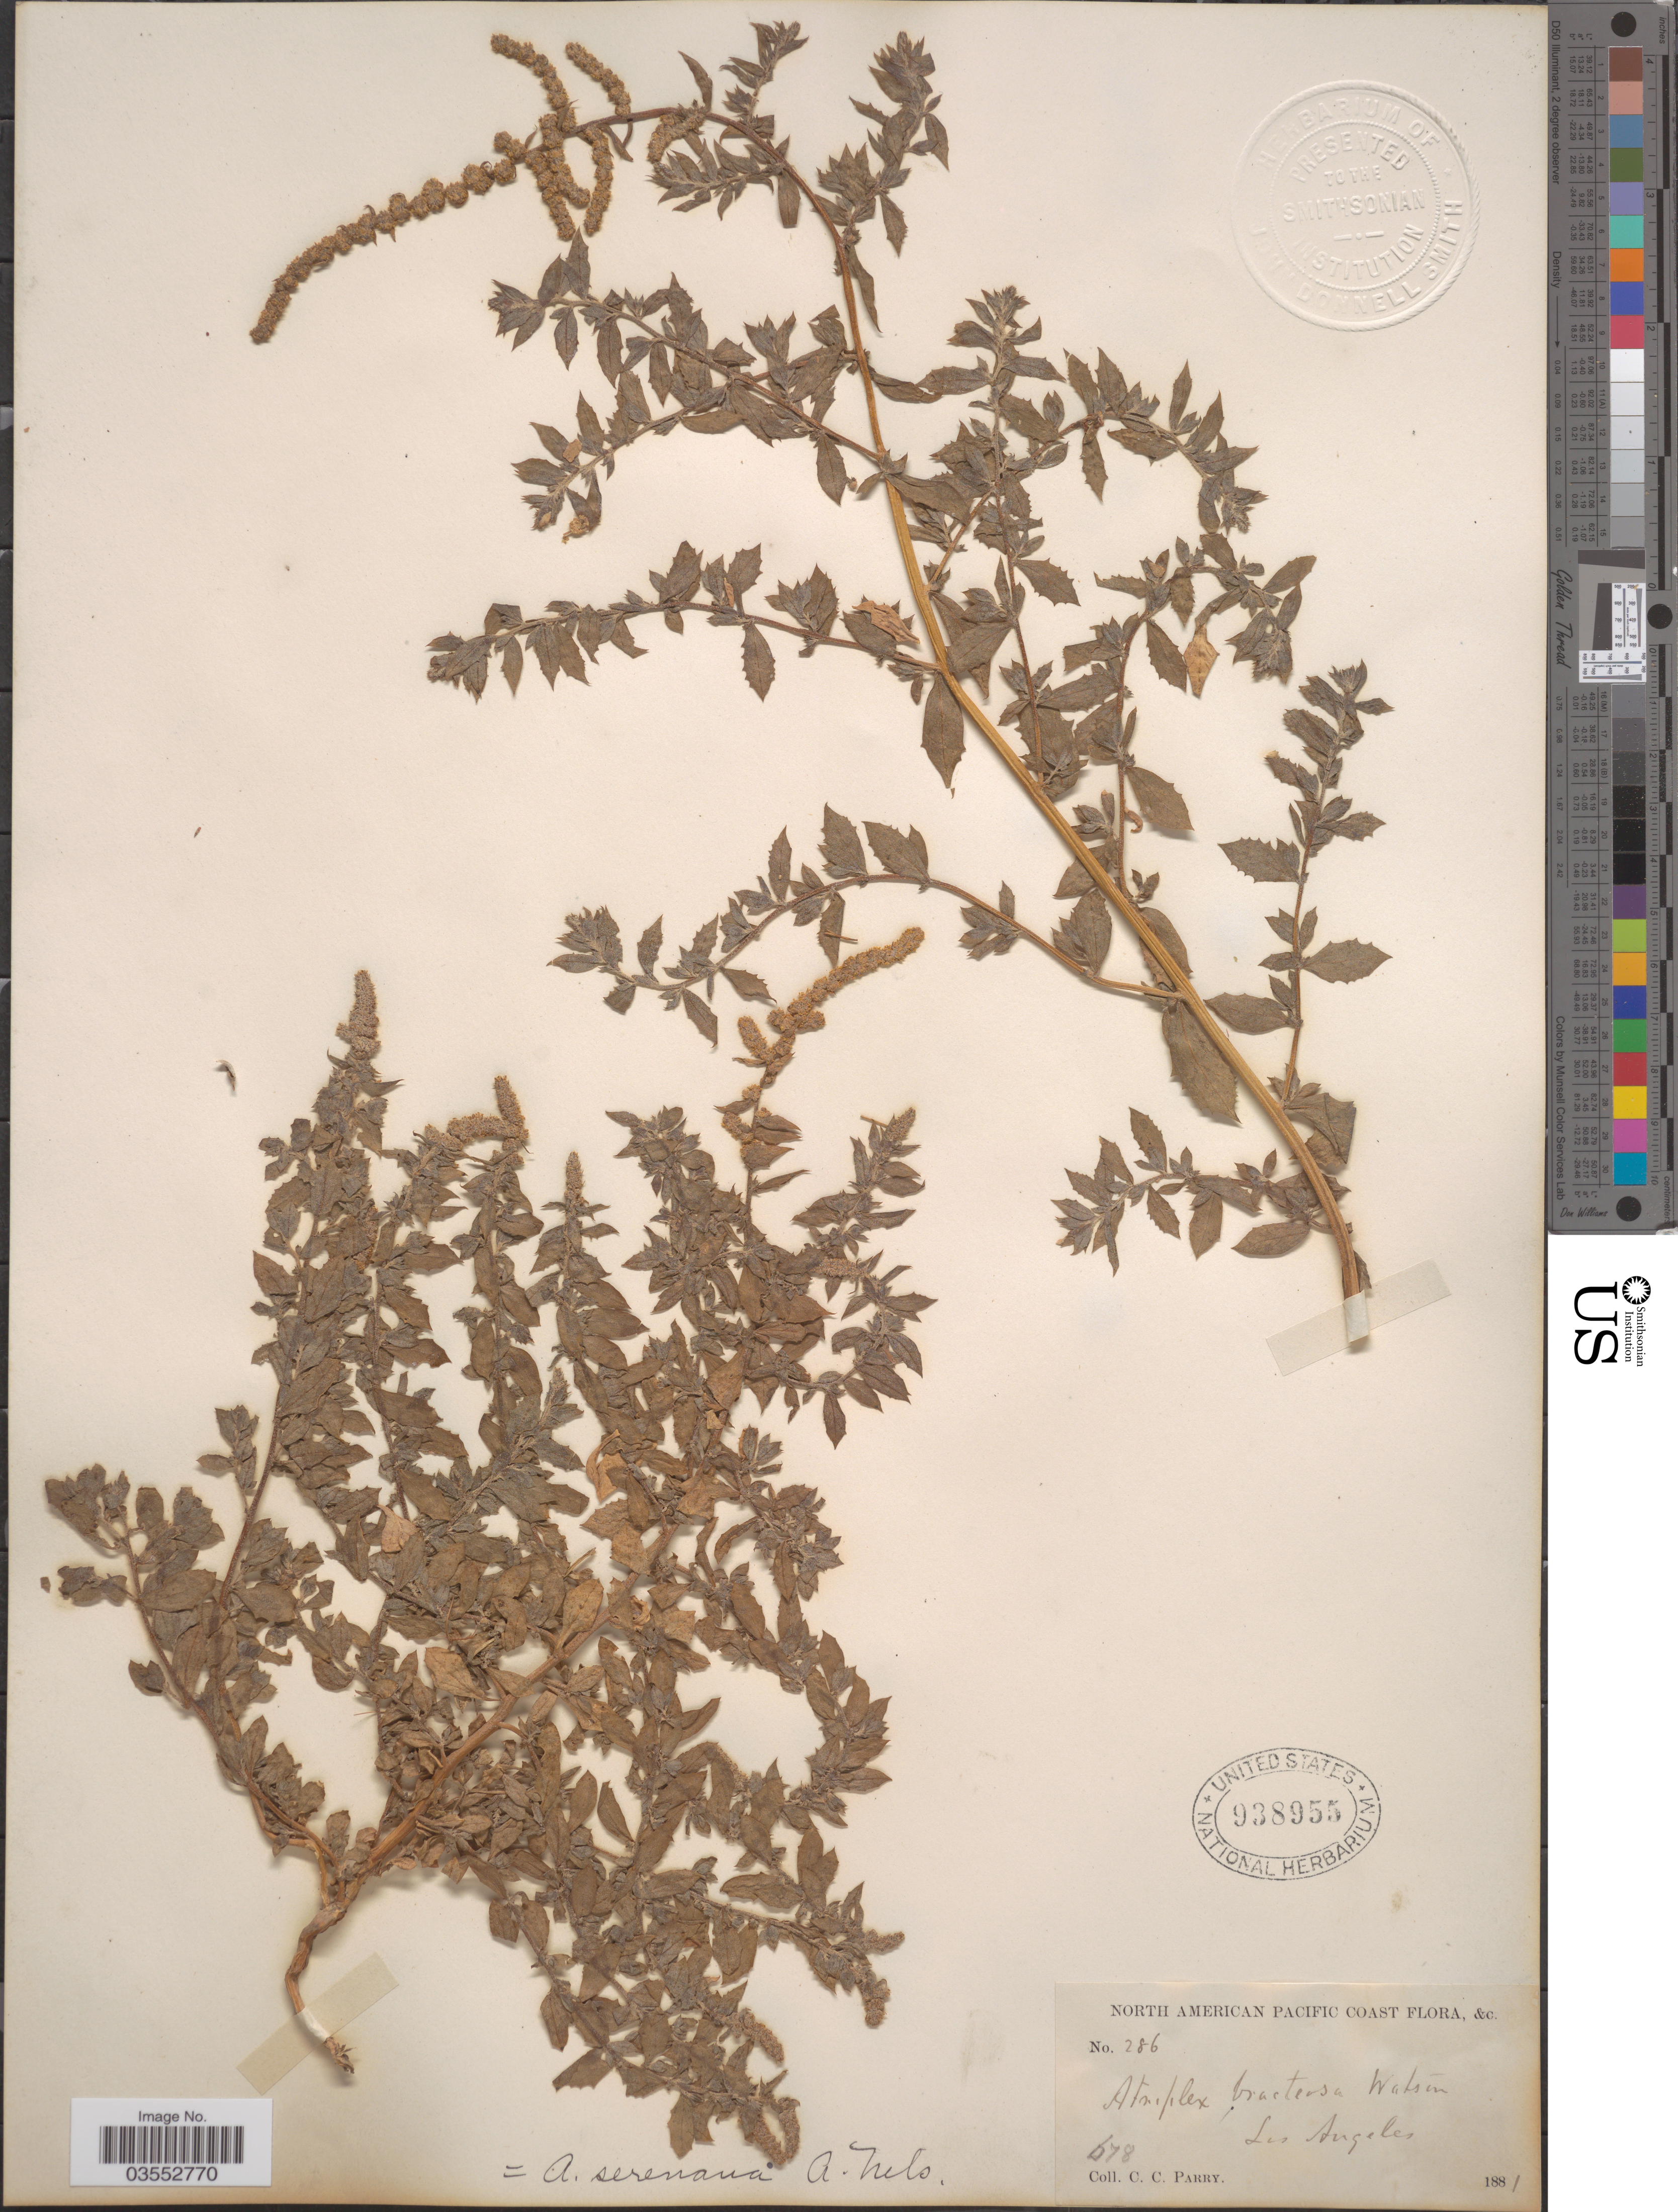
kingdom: Plantae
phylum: Tracheophyta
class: Magnoliopsida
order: Caryophyllales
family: Amaranthaceae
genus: Atriplex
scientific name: Atriplex serenana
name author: A. Nelson ex Abrams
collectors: C. C. Parry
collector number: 286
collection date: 1881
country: United States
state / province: California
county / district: Los Angeles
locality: Pacific Coast. Los Angeles.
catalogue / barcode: US 938955